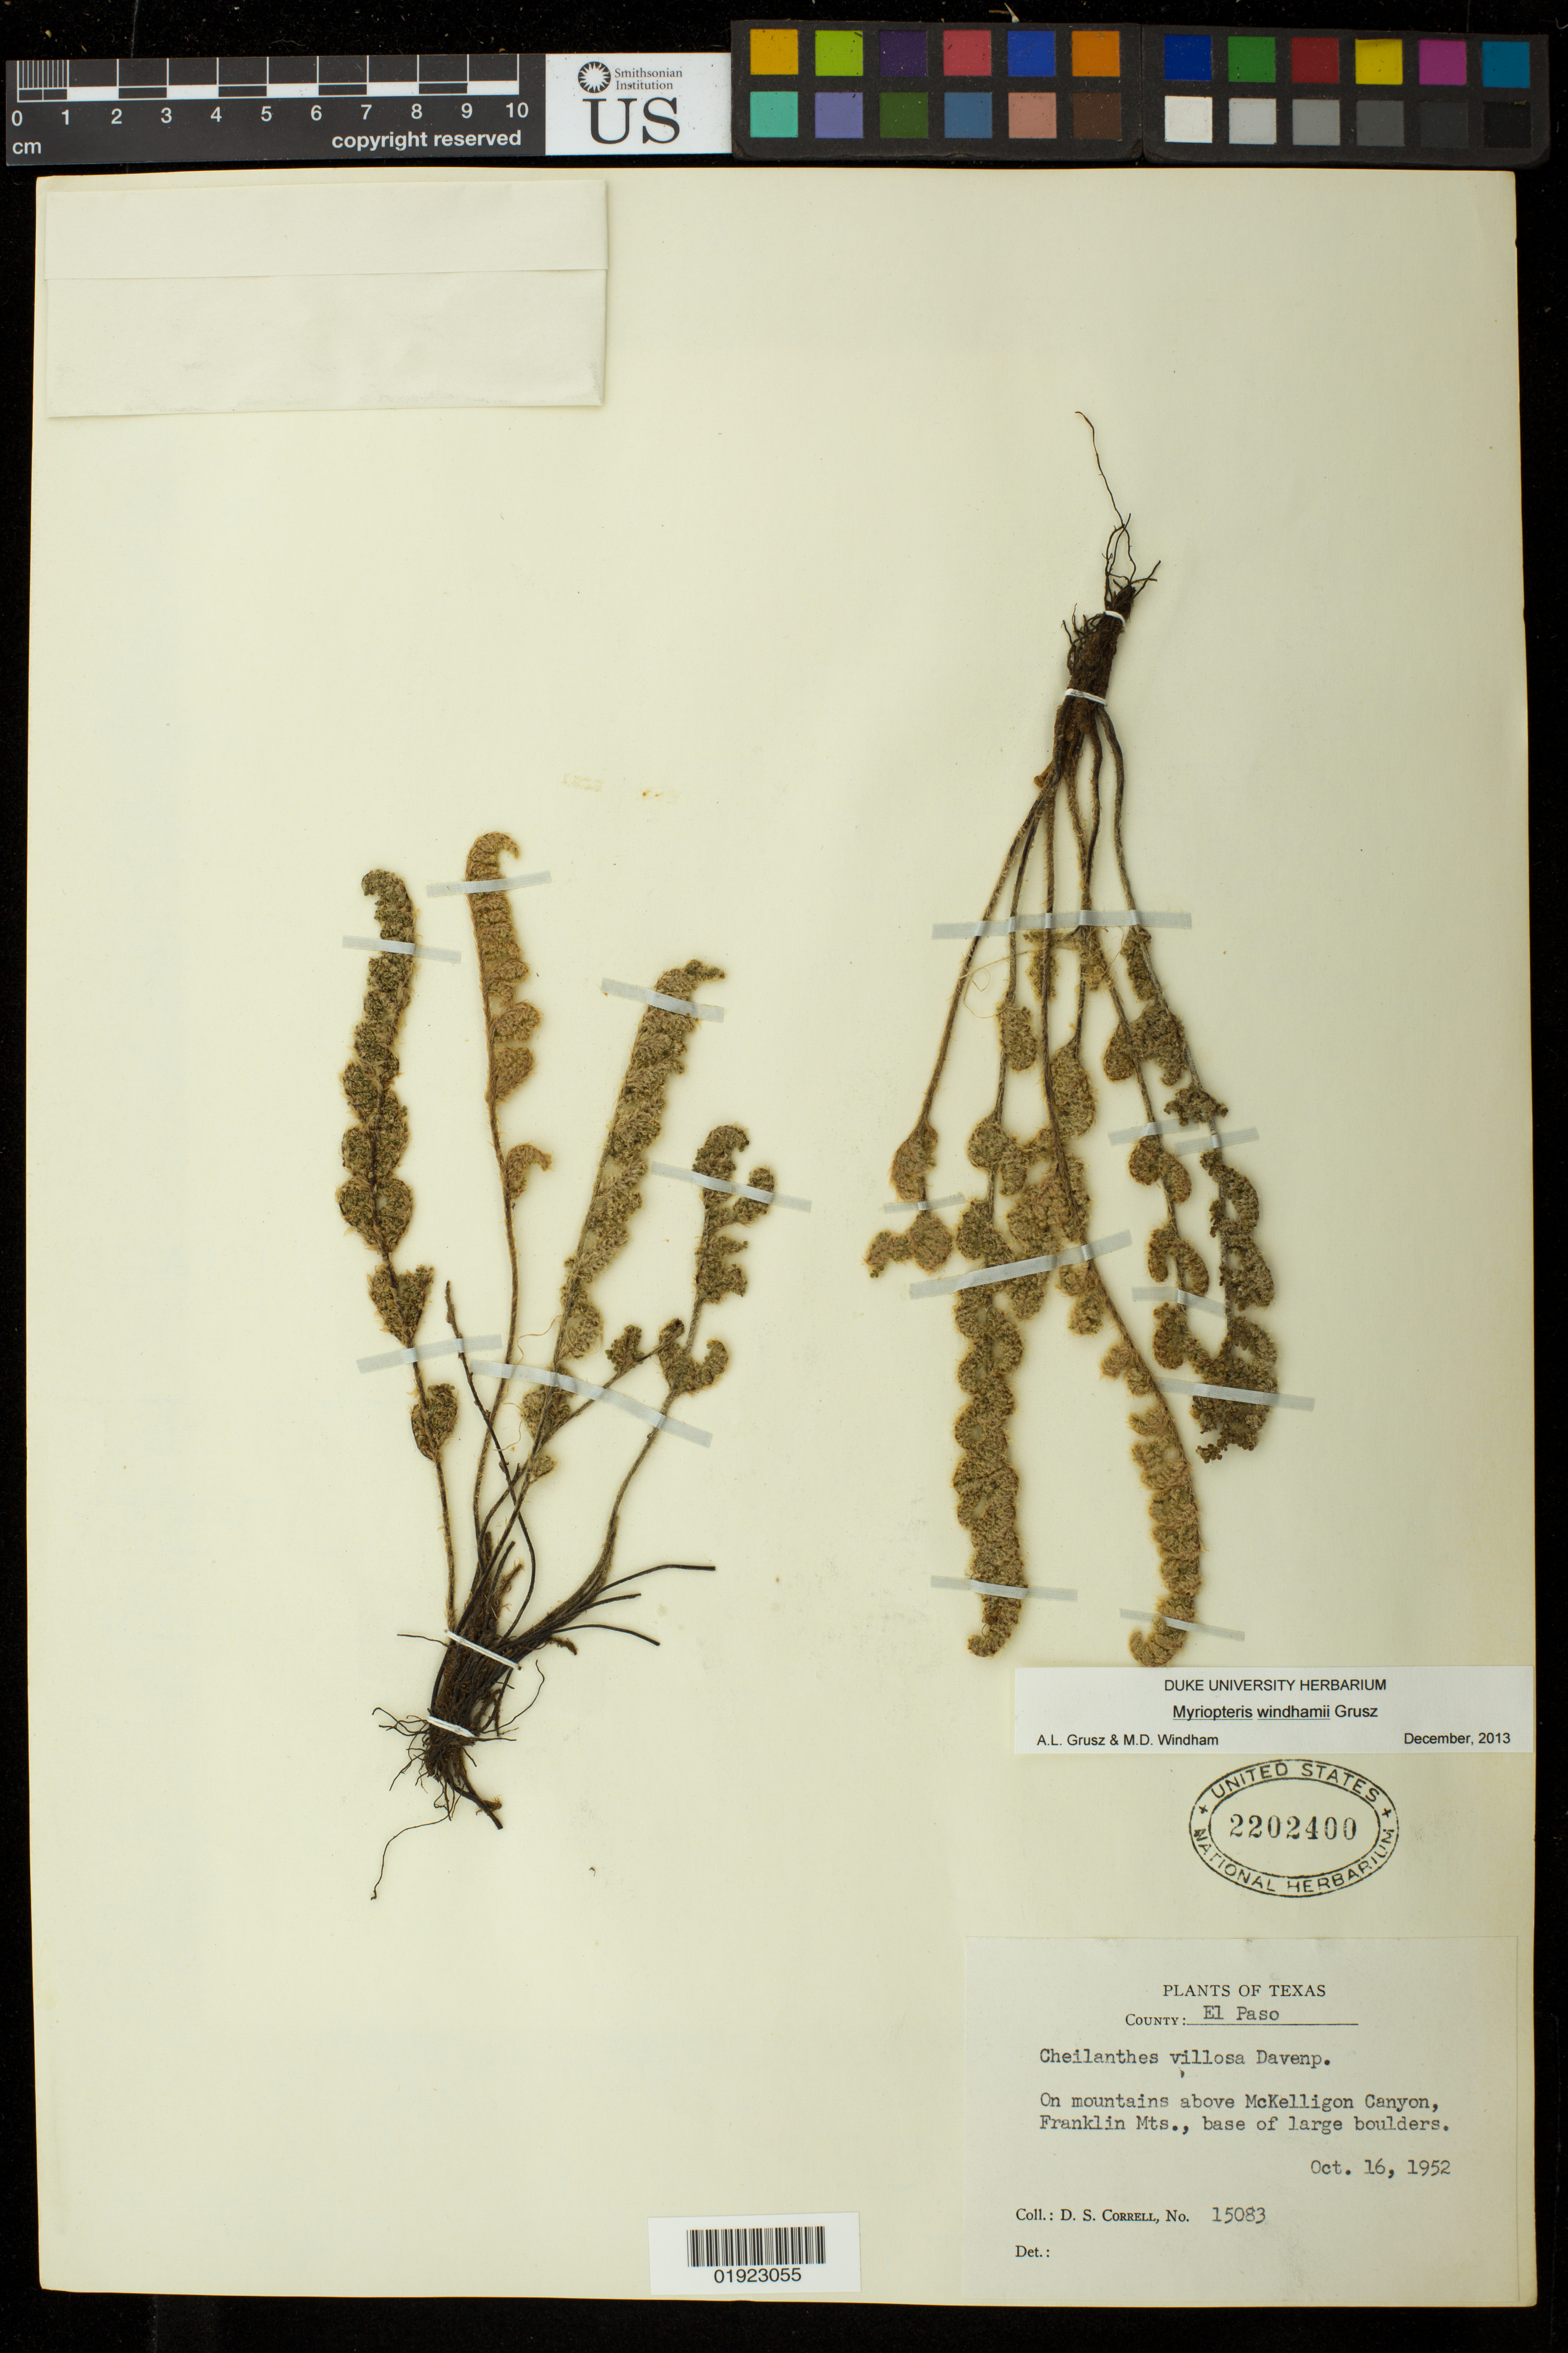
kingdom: Plantae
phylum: Tracheophyta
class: Polypodiopsida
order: Polypodiales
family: Pteridaceae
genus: Myriopteris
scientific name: Myriopteris windhamii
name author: Grusz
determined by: Grusz, A. L.; Windham, M. D.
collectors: D. S. Correll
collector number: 15083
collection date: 1952-10-16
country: United States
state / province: Texas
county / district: El Paso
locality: On mountains above McKelligon Canyon, Franklin Mts.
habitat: Base of large boulders.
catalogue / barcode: US 2202400